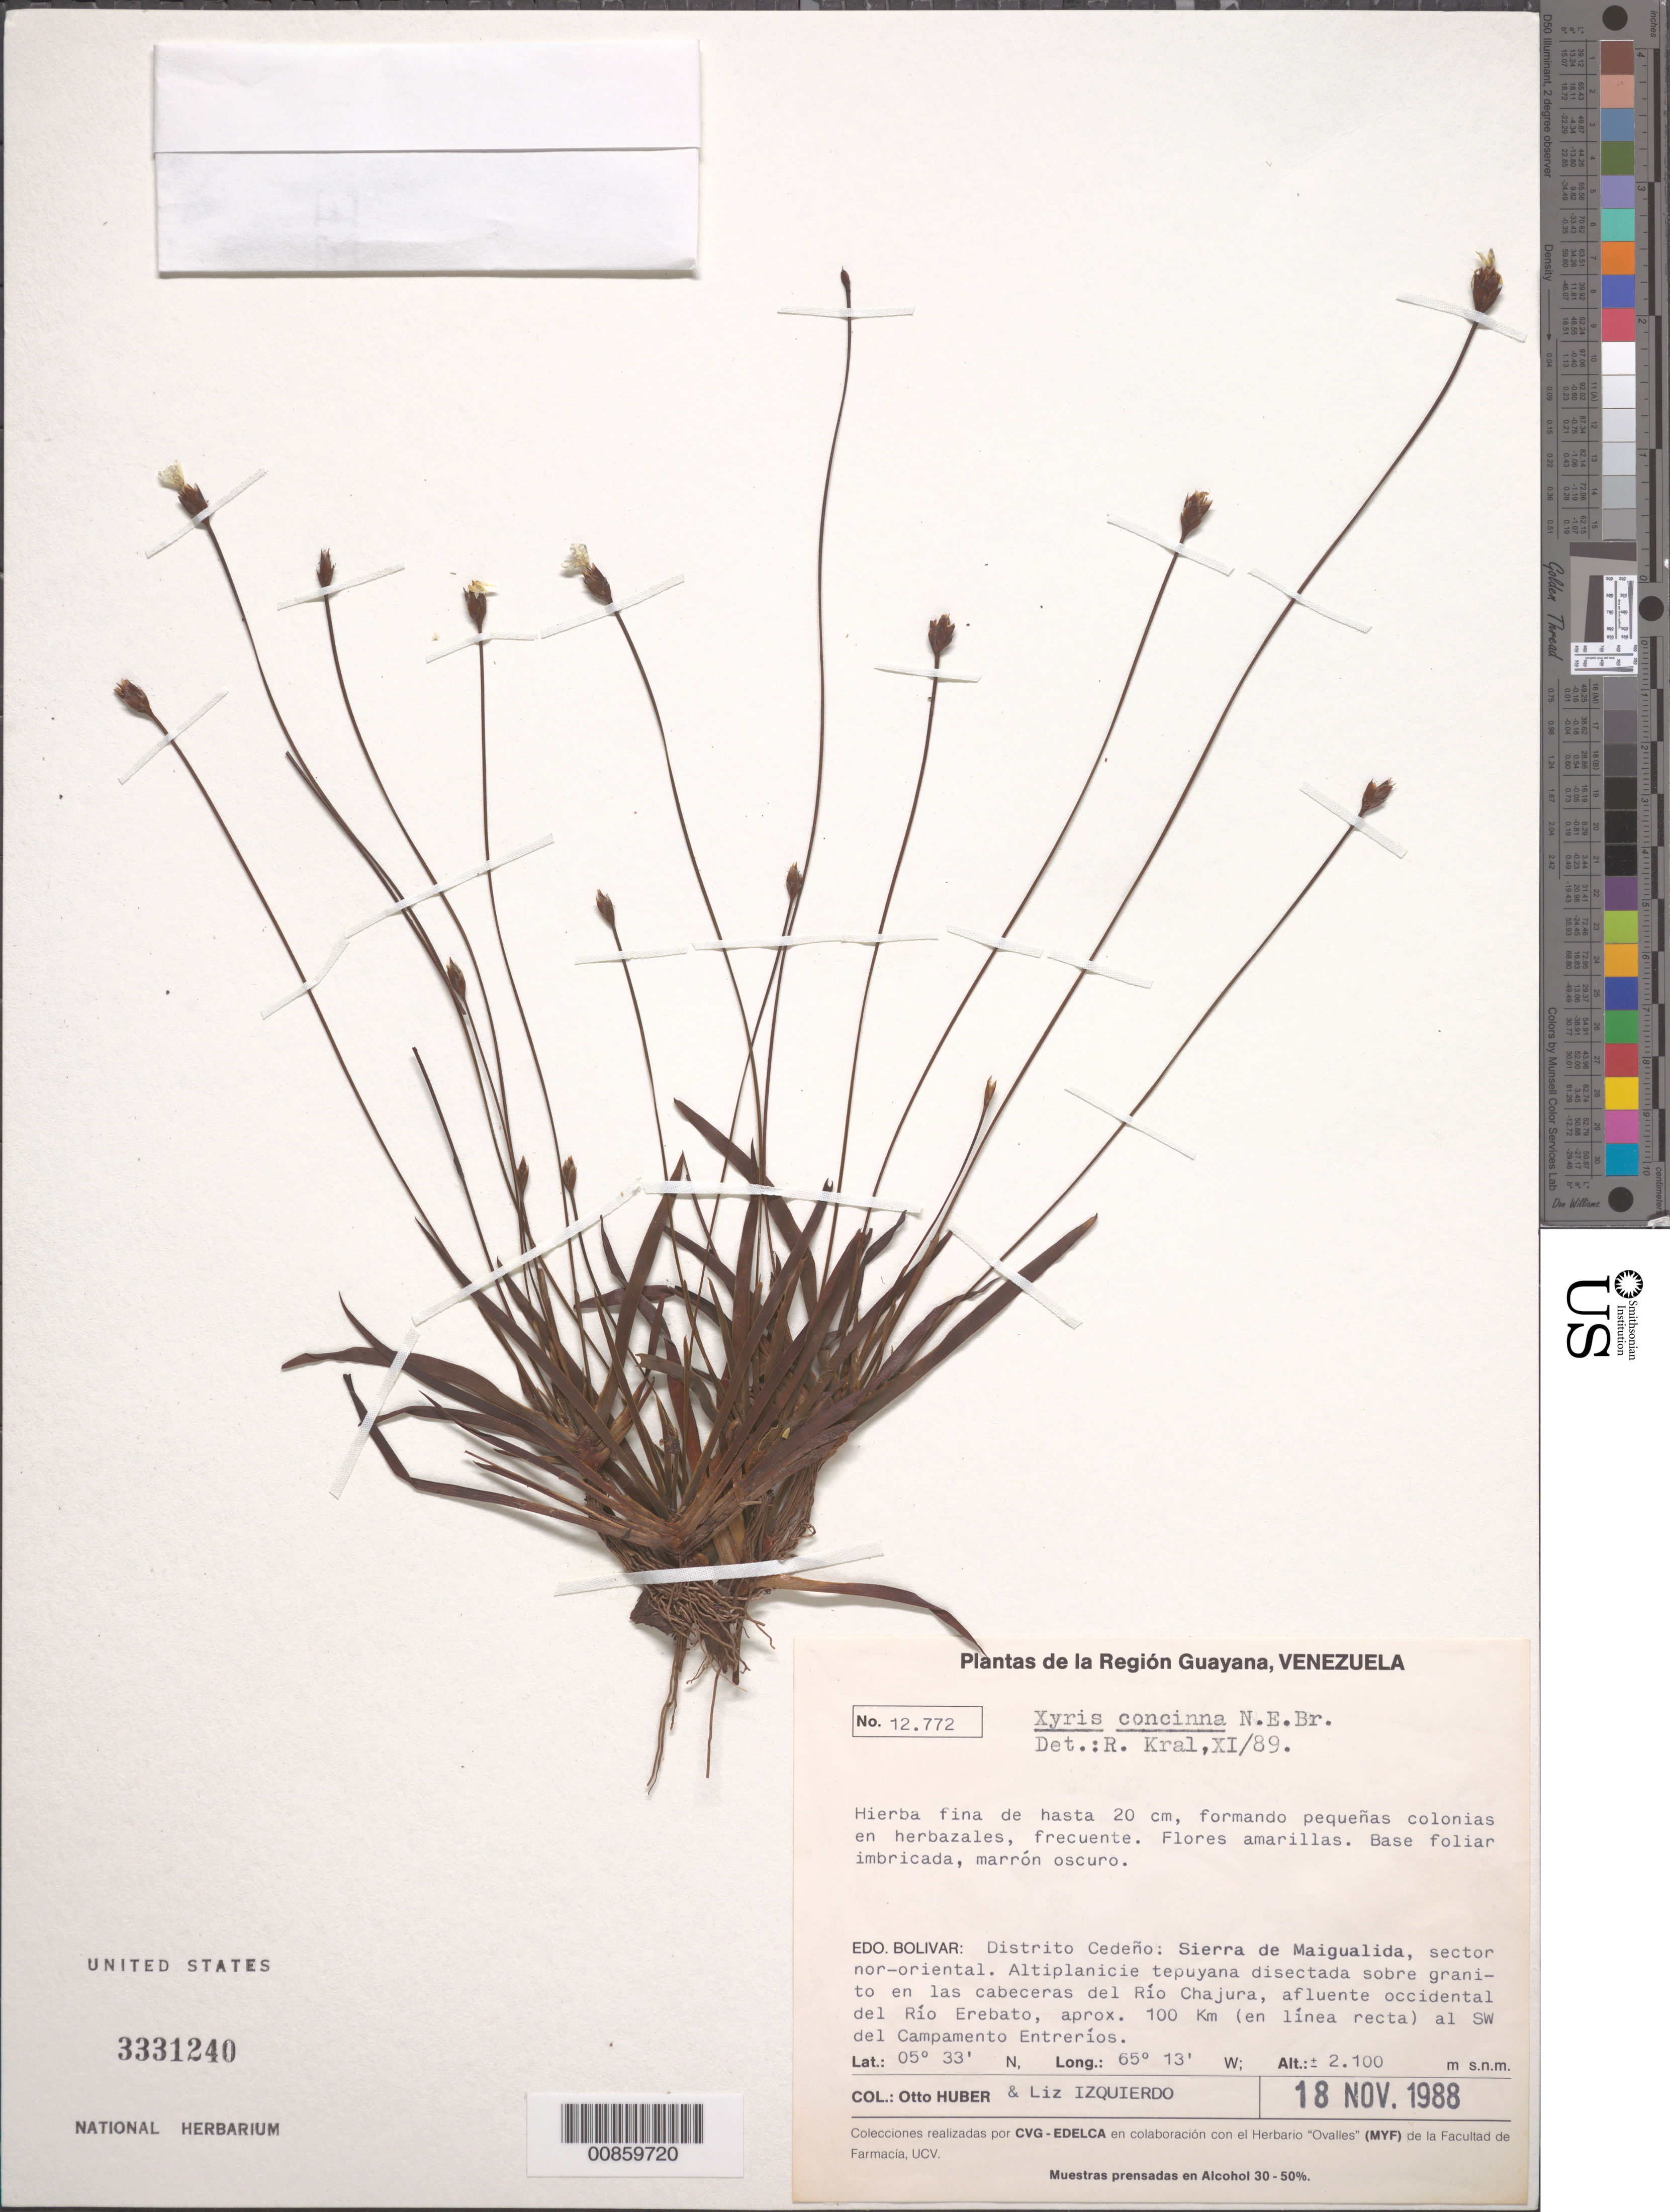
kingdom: Plantae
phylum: Tracheophyta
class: Liliopsida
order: Poales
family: Xyridaceae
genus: Xyris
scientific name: Xyris concinna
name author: N.E. Br.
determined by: Kral, Robert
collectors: O. Huber & L. Izquierdo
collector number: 12772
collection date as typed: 18-Nov-88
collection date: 1988-11-18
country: Venezuela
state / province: Bolívar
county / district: Cedeño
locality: Sierra de Maigualida, sector nor-oriental, cabeceras del Río Chajura, afluente occidental del Río Erebato, aprox. 100 km al SW del Campamento EntreRíos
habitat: Herbazales.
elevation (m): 2100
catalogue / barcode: US 3331240